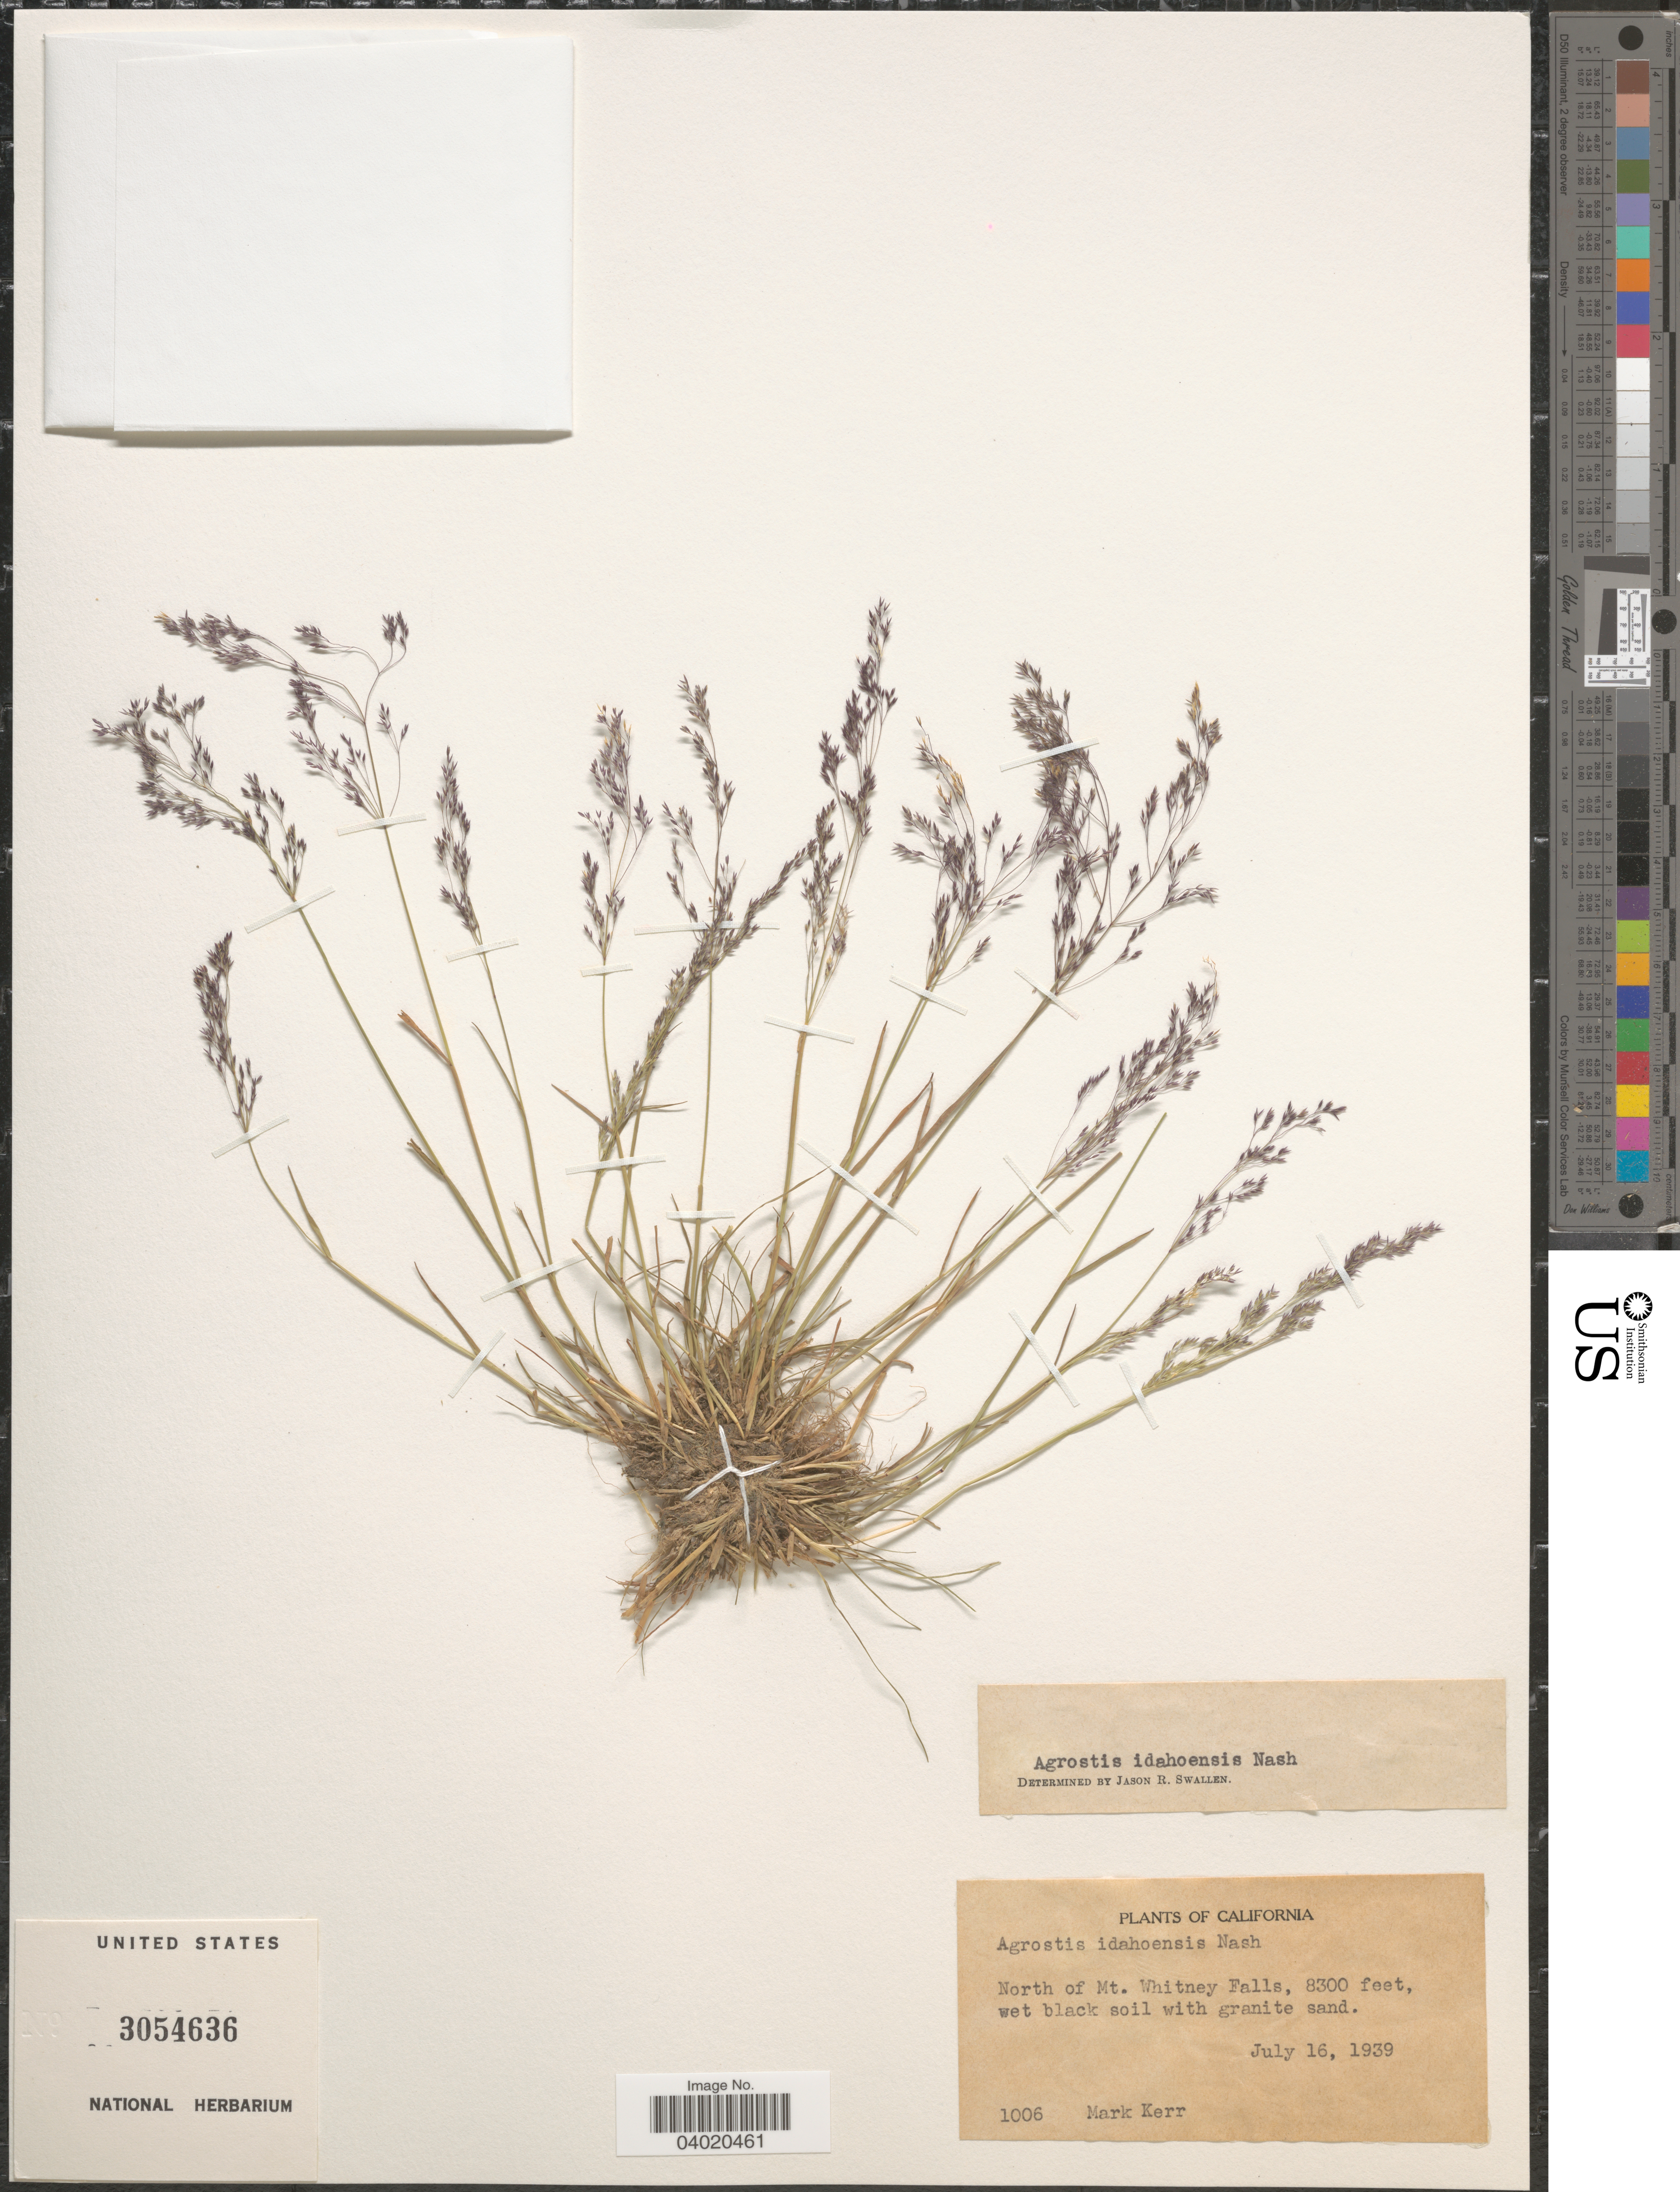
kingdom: Plantae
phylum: Tracheophyta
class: Liliopsida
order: Poales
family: Poaceae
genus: Agrostis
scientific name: Agrostis idahoensis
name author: Nash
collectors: M. Kerr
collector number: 1006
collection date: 1939-07-16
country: United States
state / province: California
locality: North of Mt. Whitney Falls.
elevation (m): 2530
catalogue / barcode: US 3054636